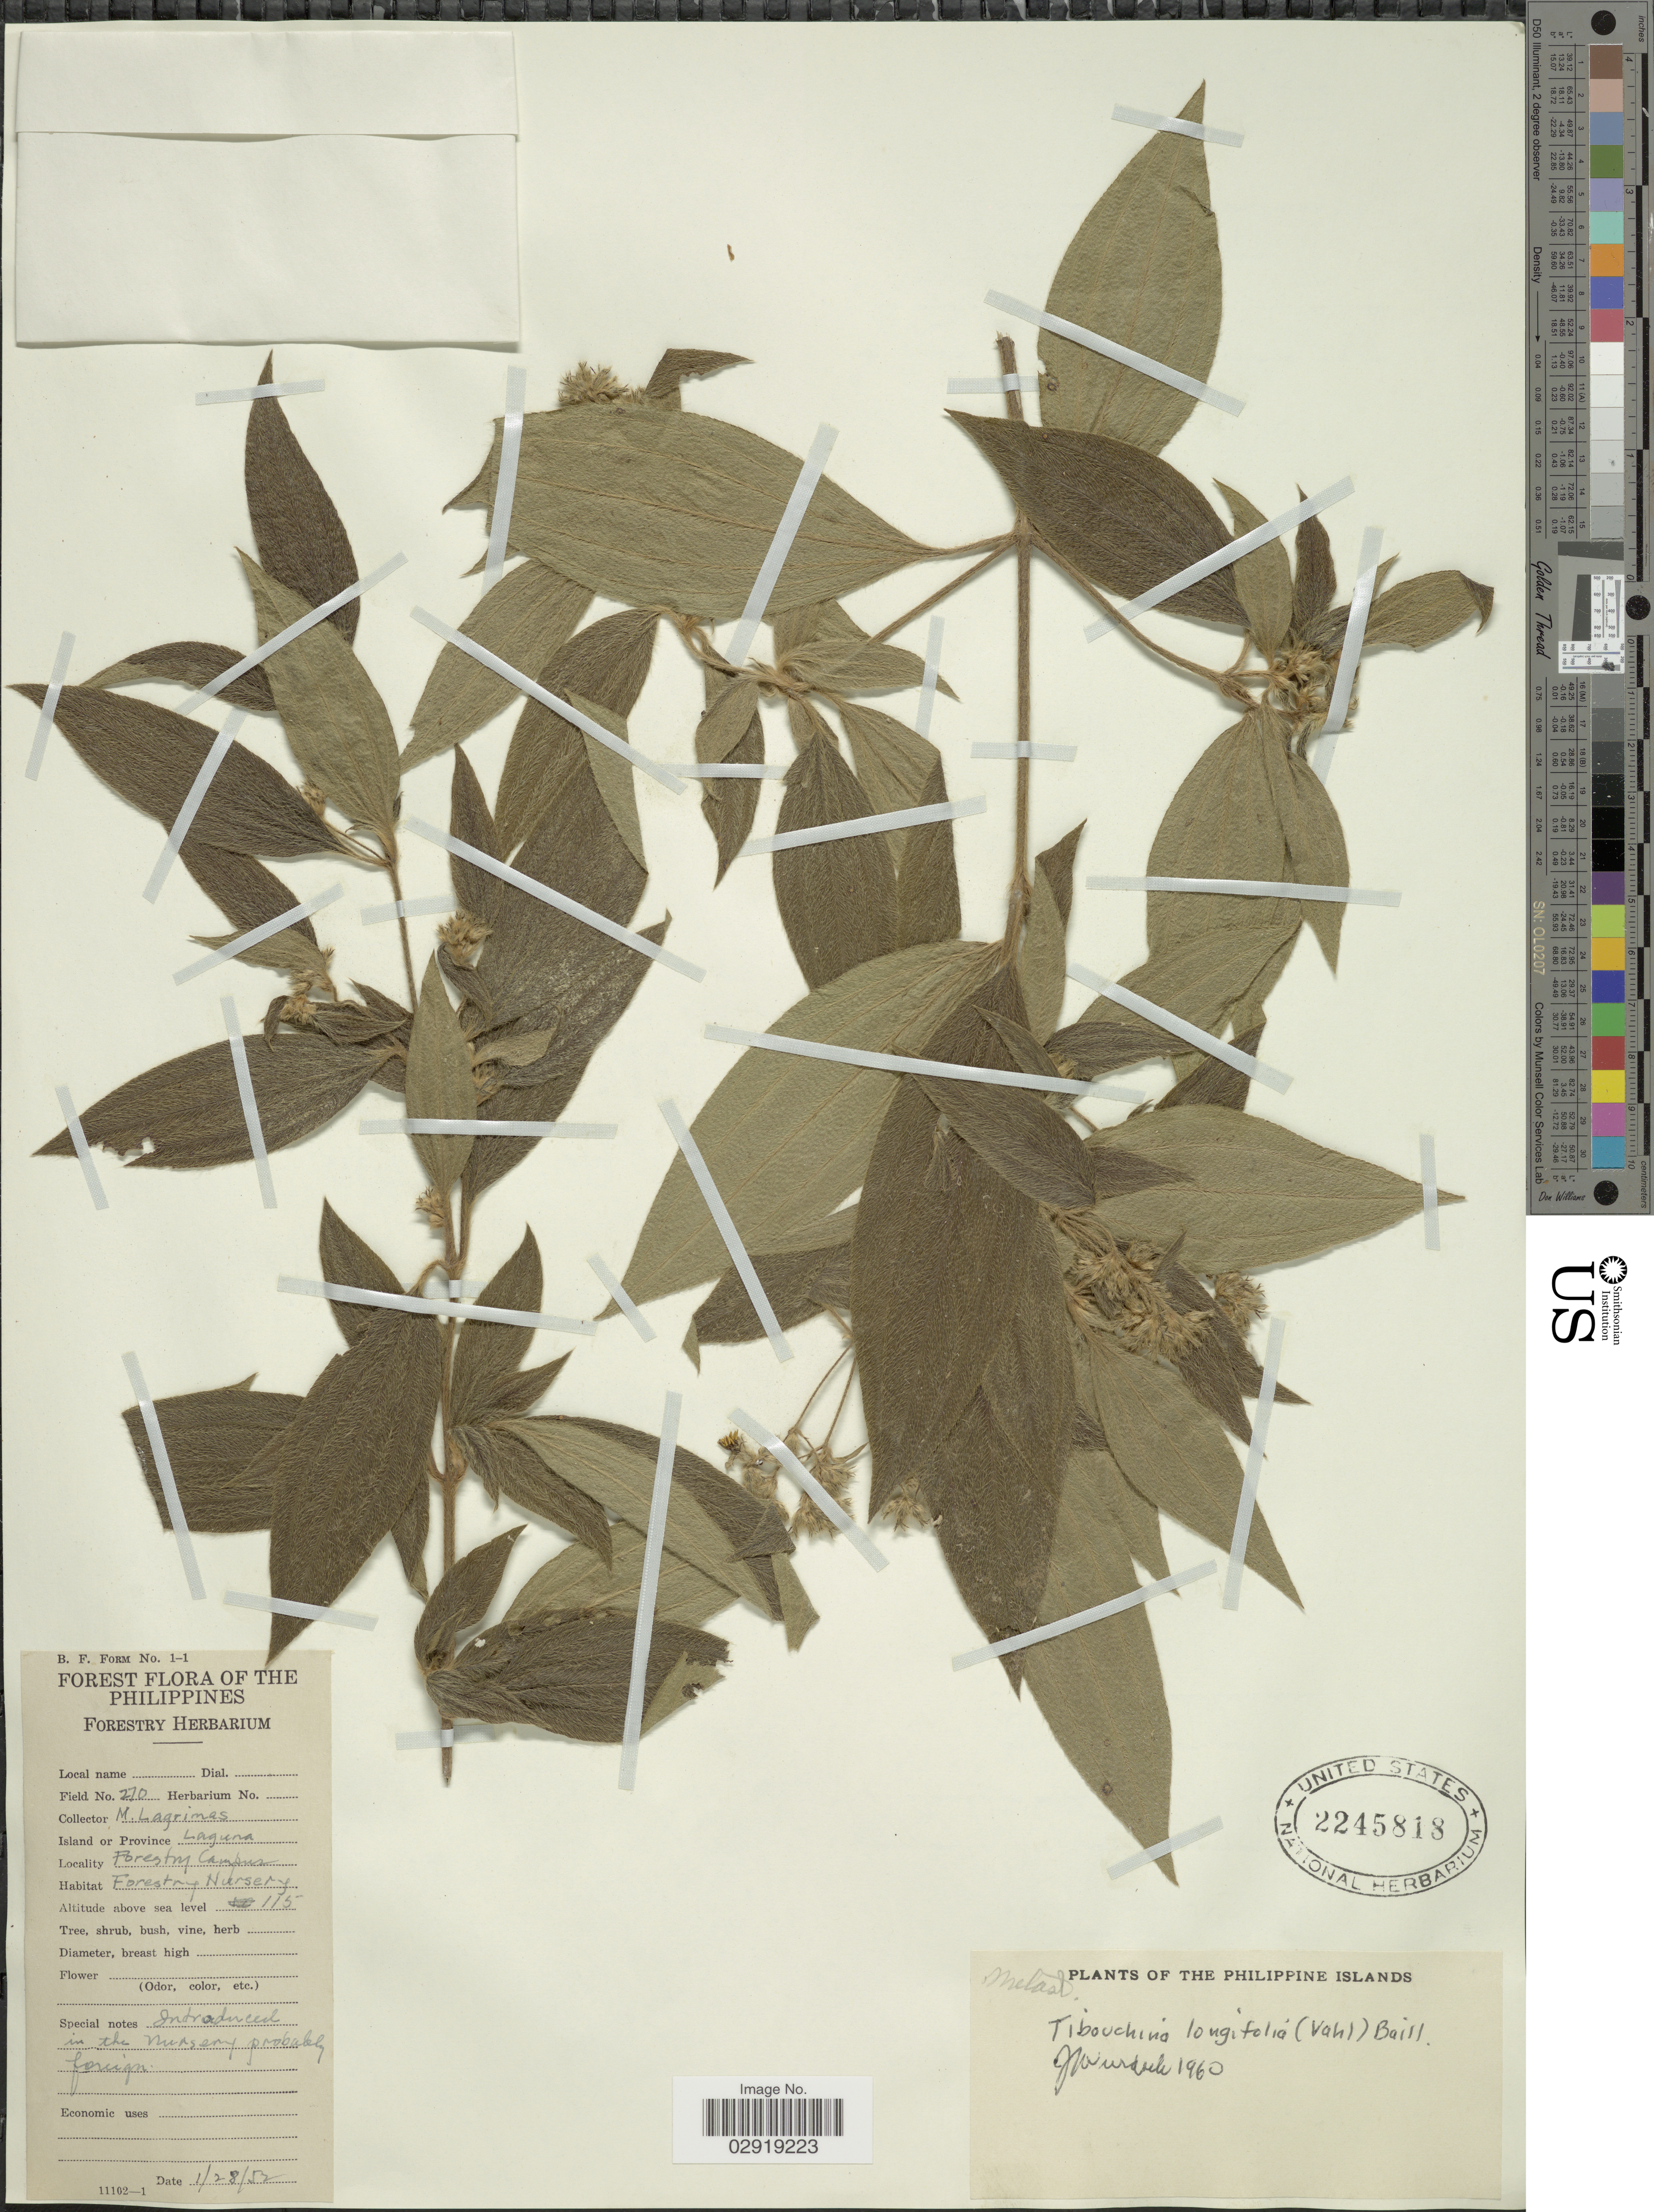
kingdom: Plantae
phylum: Tracheophyta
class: Magnoliopsida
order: Myrtales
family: Melastomataceae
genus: Chaetogastra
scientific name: Chaetogastra longifolia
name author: (Vahl) DC.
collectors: M. Lagrimas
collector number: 270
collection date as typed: Transcribed d/m/y: 28/1/52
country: Philippines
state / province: Calabarzon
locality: Province Laguna. Forestry Campus. Forestry Nursery.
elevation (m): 115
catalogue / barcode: US 2245818